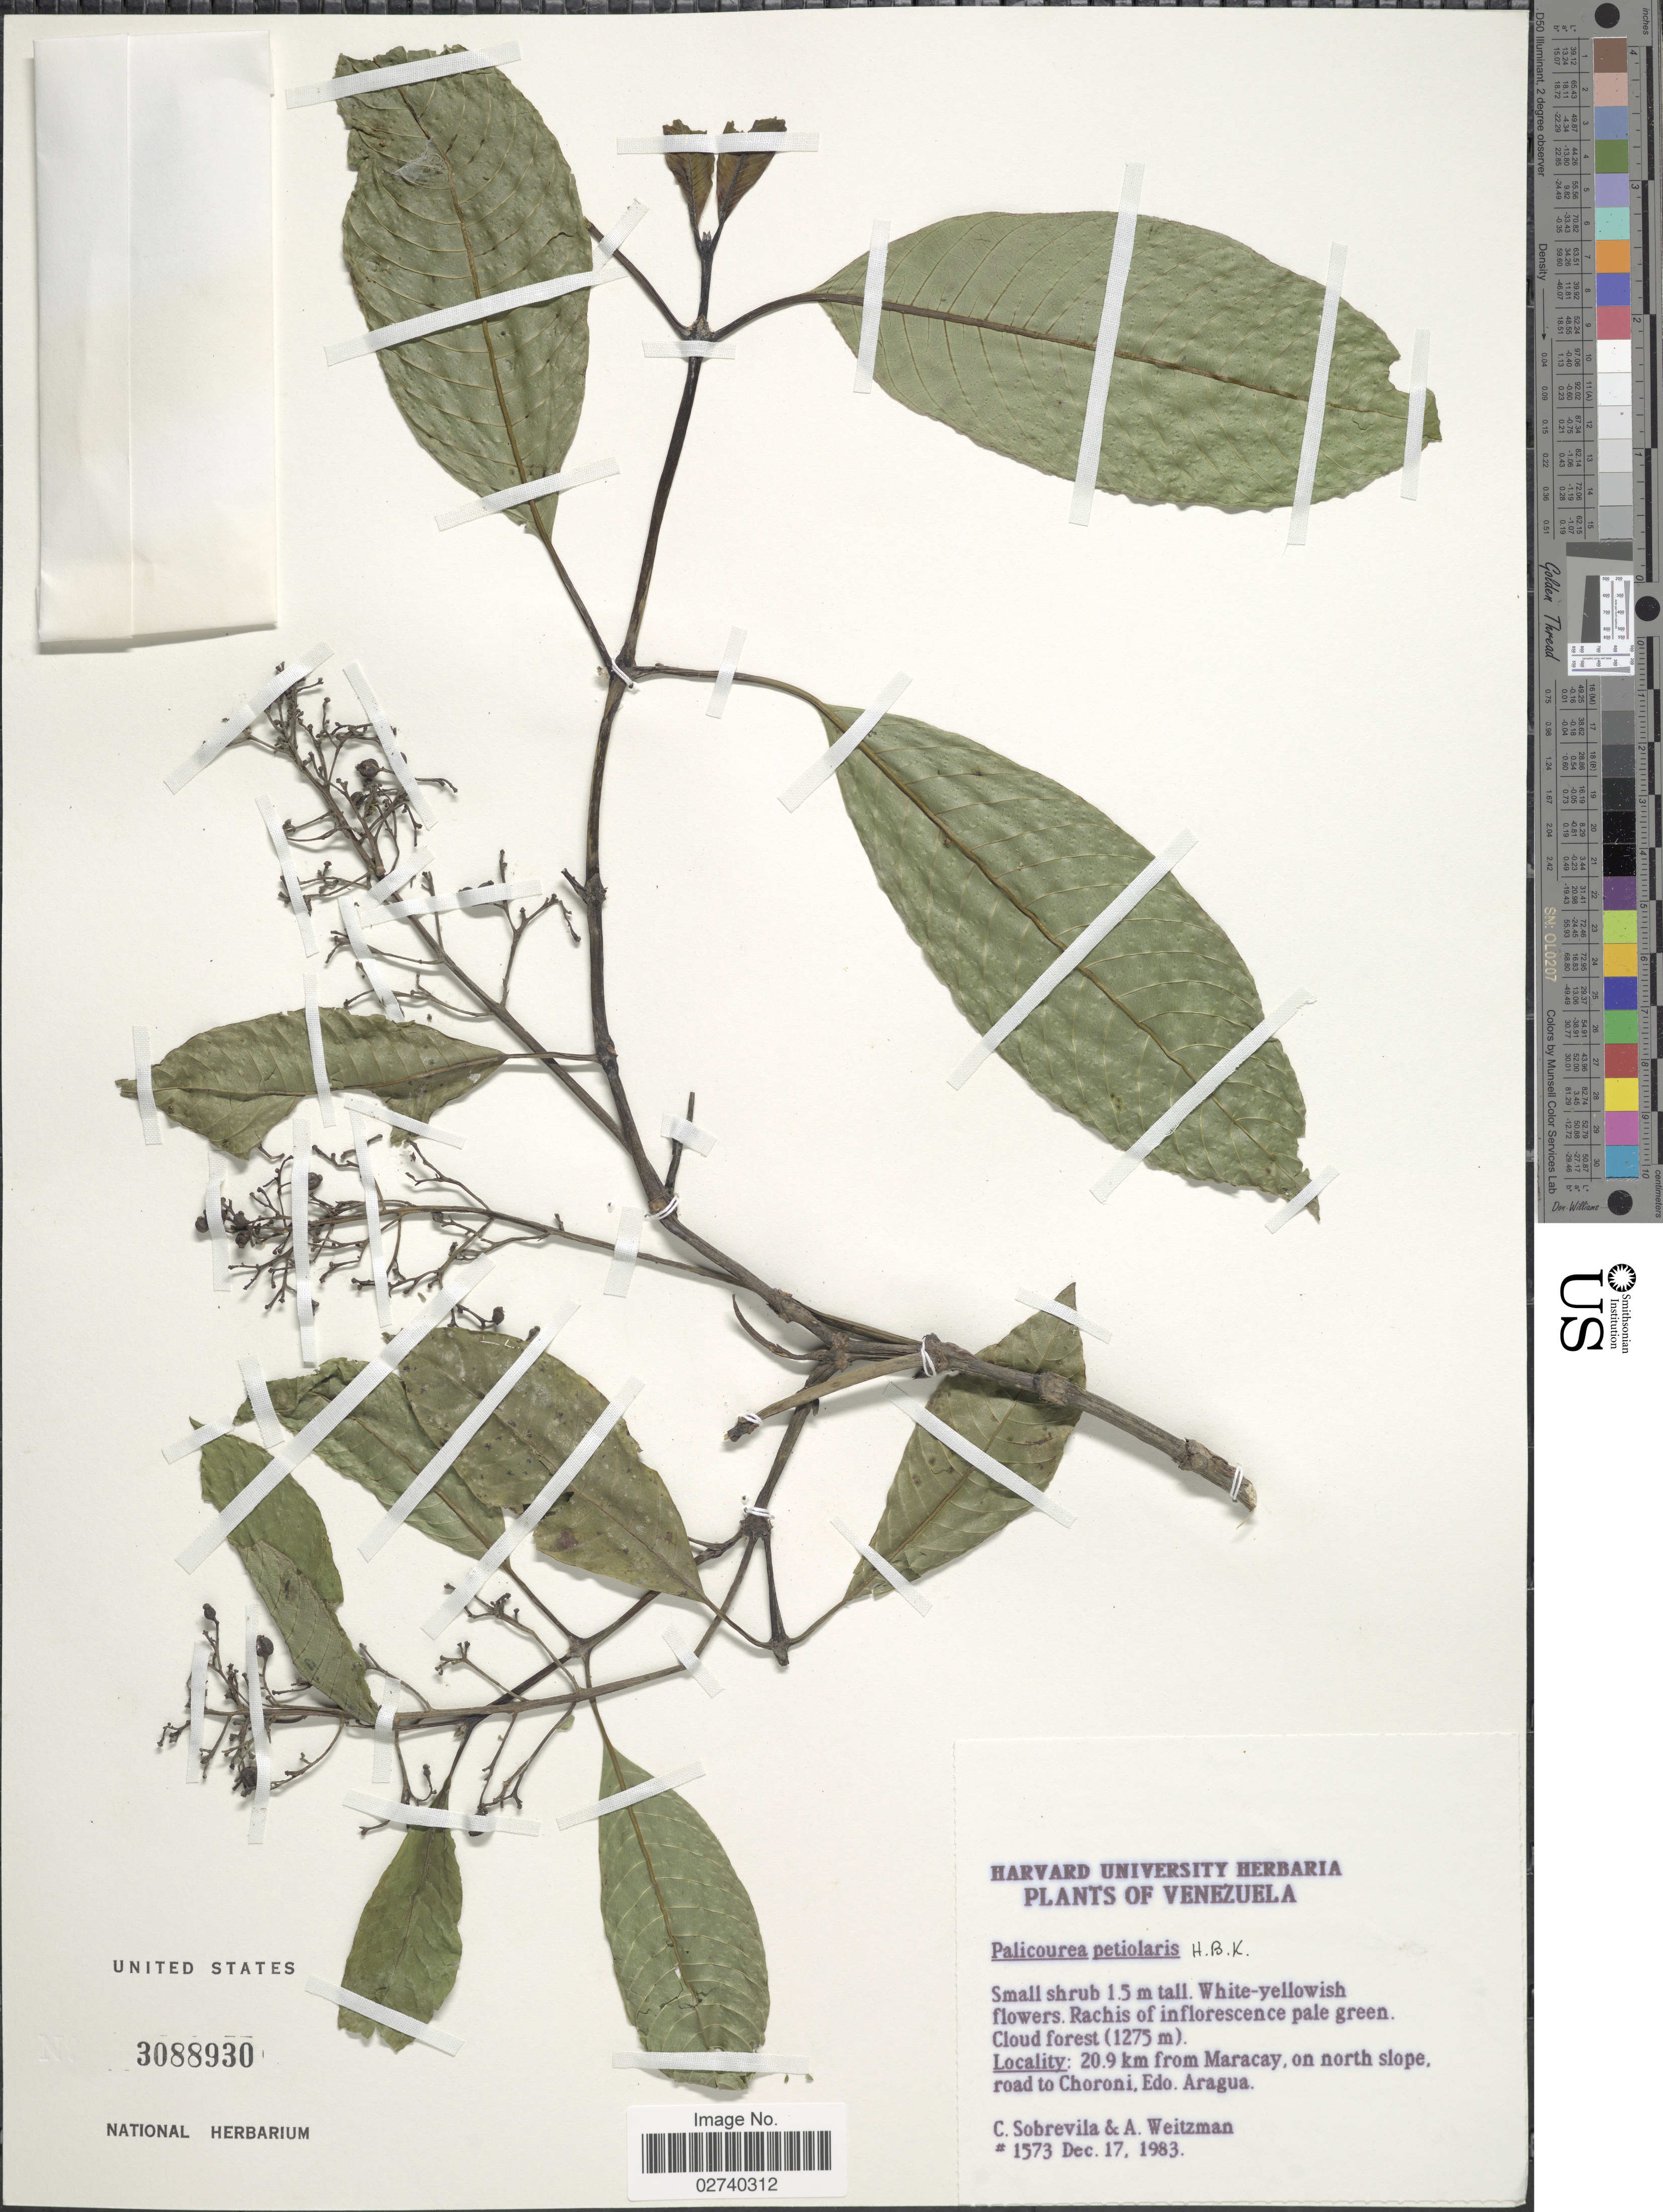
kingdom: Plantae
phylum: Tracheophyta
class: Magnoliopsida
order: Gentianales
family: Rubiaceae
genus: Palicourea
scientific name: Palicourea petiolaris Kunth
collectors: C. Sobrevila & A. Weitzman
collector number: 1573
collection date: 1983-12-17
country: Venezuela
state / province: Aragua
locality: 20.9 km from Maracay, on north slope, road to Choroni.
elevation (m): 1275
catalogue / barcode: US 3088930